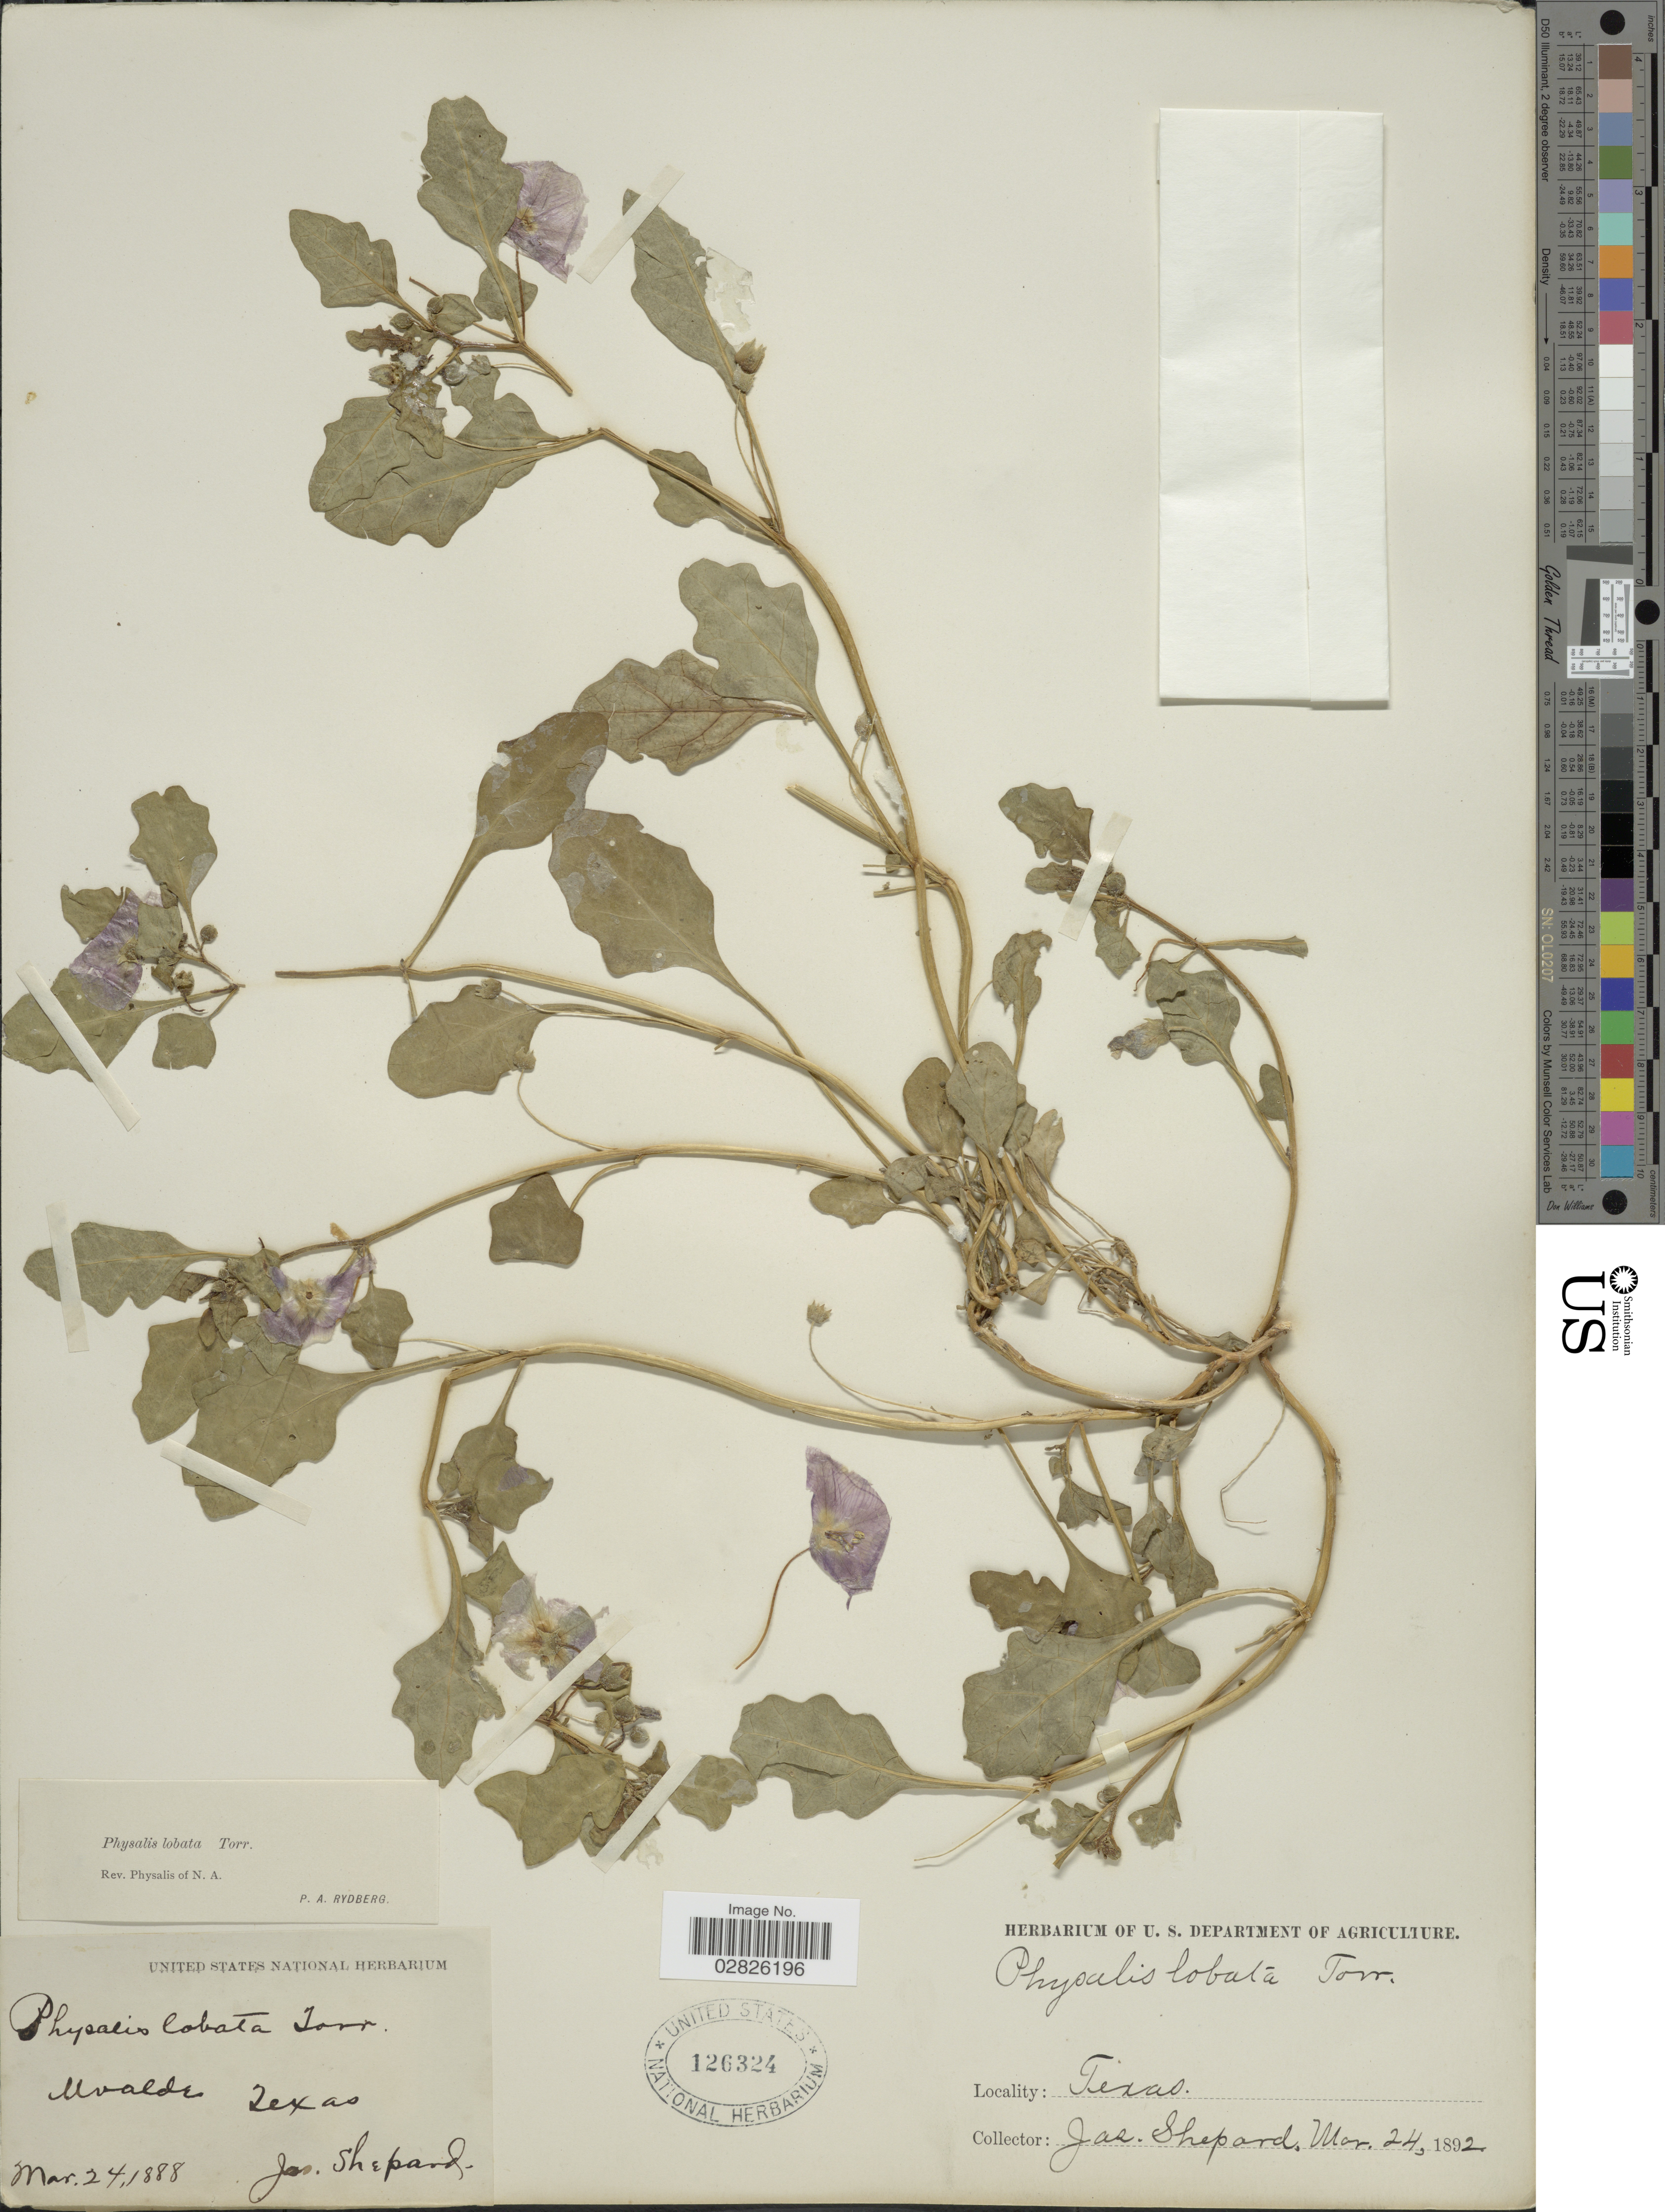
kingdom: Plantae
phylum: Tracheophyta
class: Magnoliopsida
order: Solanales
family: Solanaceae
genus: Quincula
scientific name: Quincula lobata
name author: (Torr.) Raf.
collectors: J. Shepard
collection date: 1888-03-24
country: United States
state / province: Texas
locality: Uvalde.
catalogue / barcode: US 126324